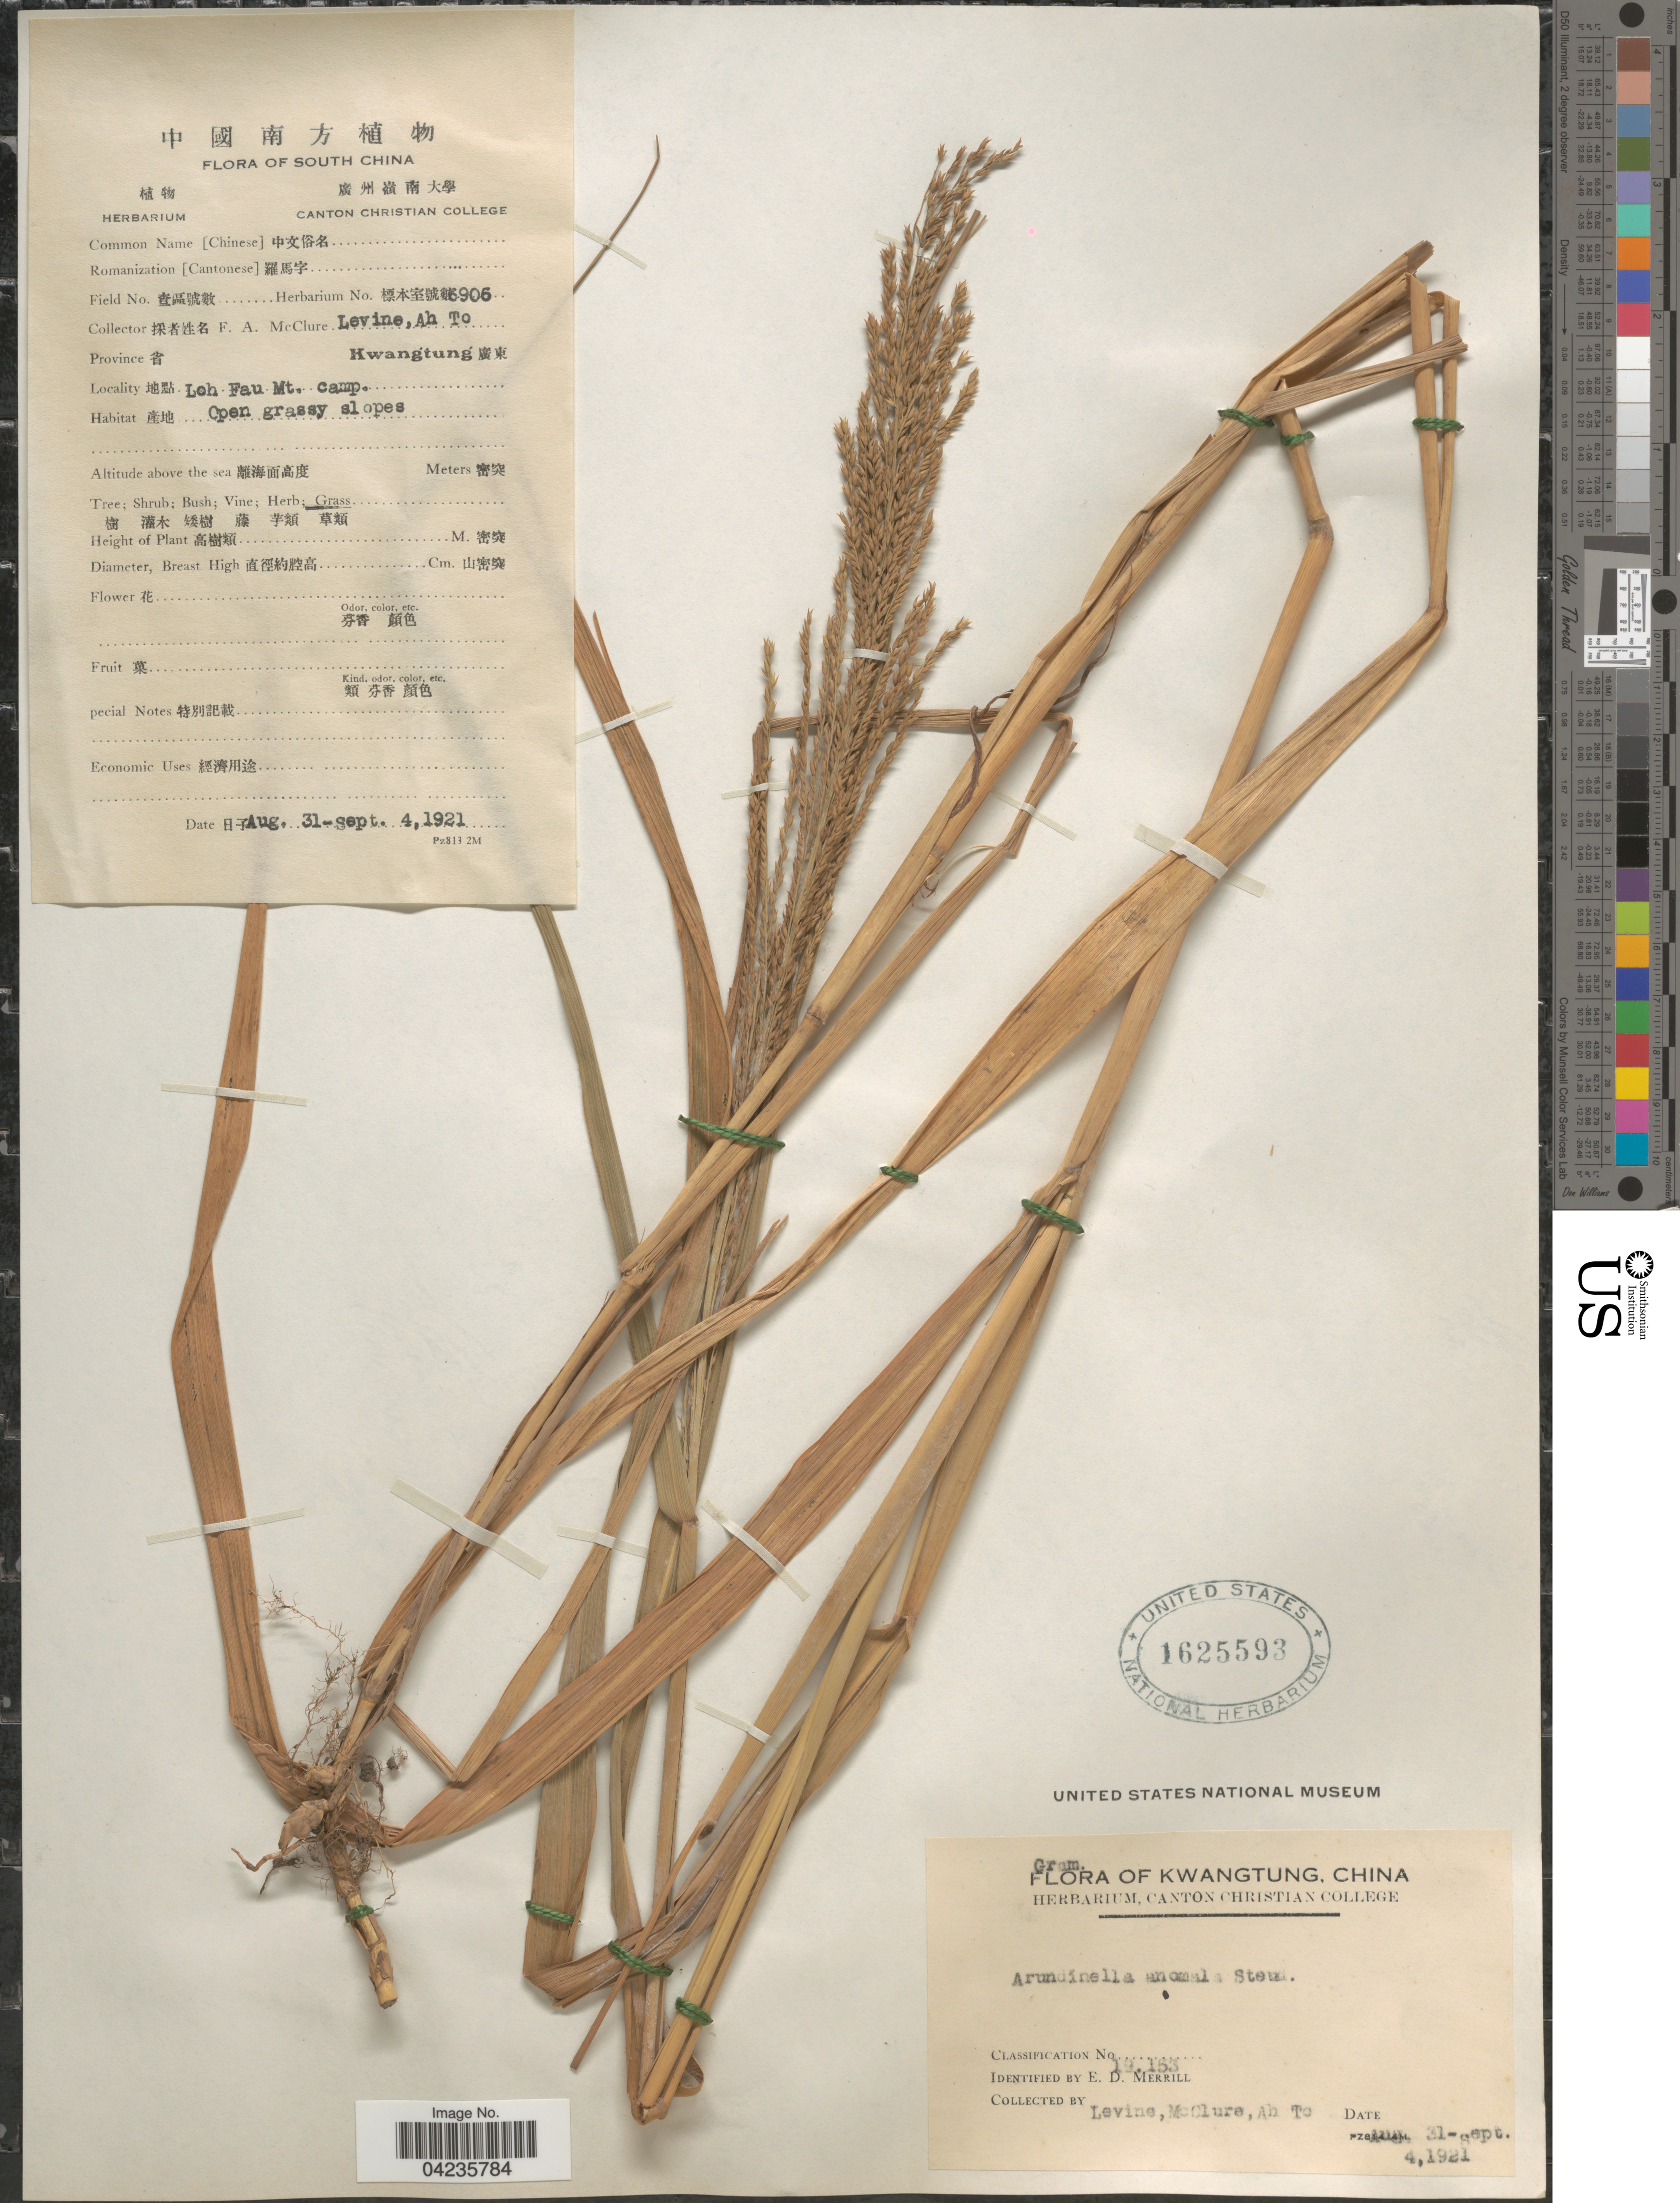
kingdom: Plantae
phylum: Tracheophyta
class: Liliopsida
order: Poales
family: Poaceae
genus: Arundinella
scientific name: Arundinella hirta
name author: (Thunb.) Tanaka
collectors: F. A. McClure, -. Levine & Ah To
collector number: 6905*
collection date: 1921-08-31/1921-09-04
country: China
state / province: Guangdong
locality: South China. Kwangtung. Loh Fau Mt. camp.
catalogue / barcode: US 1625593